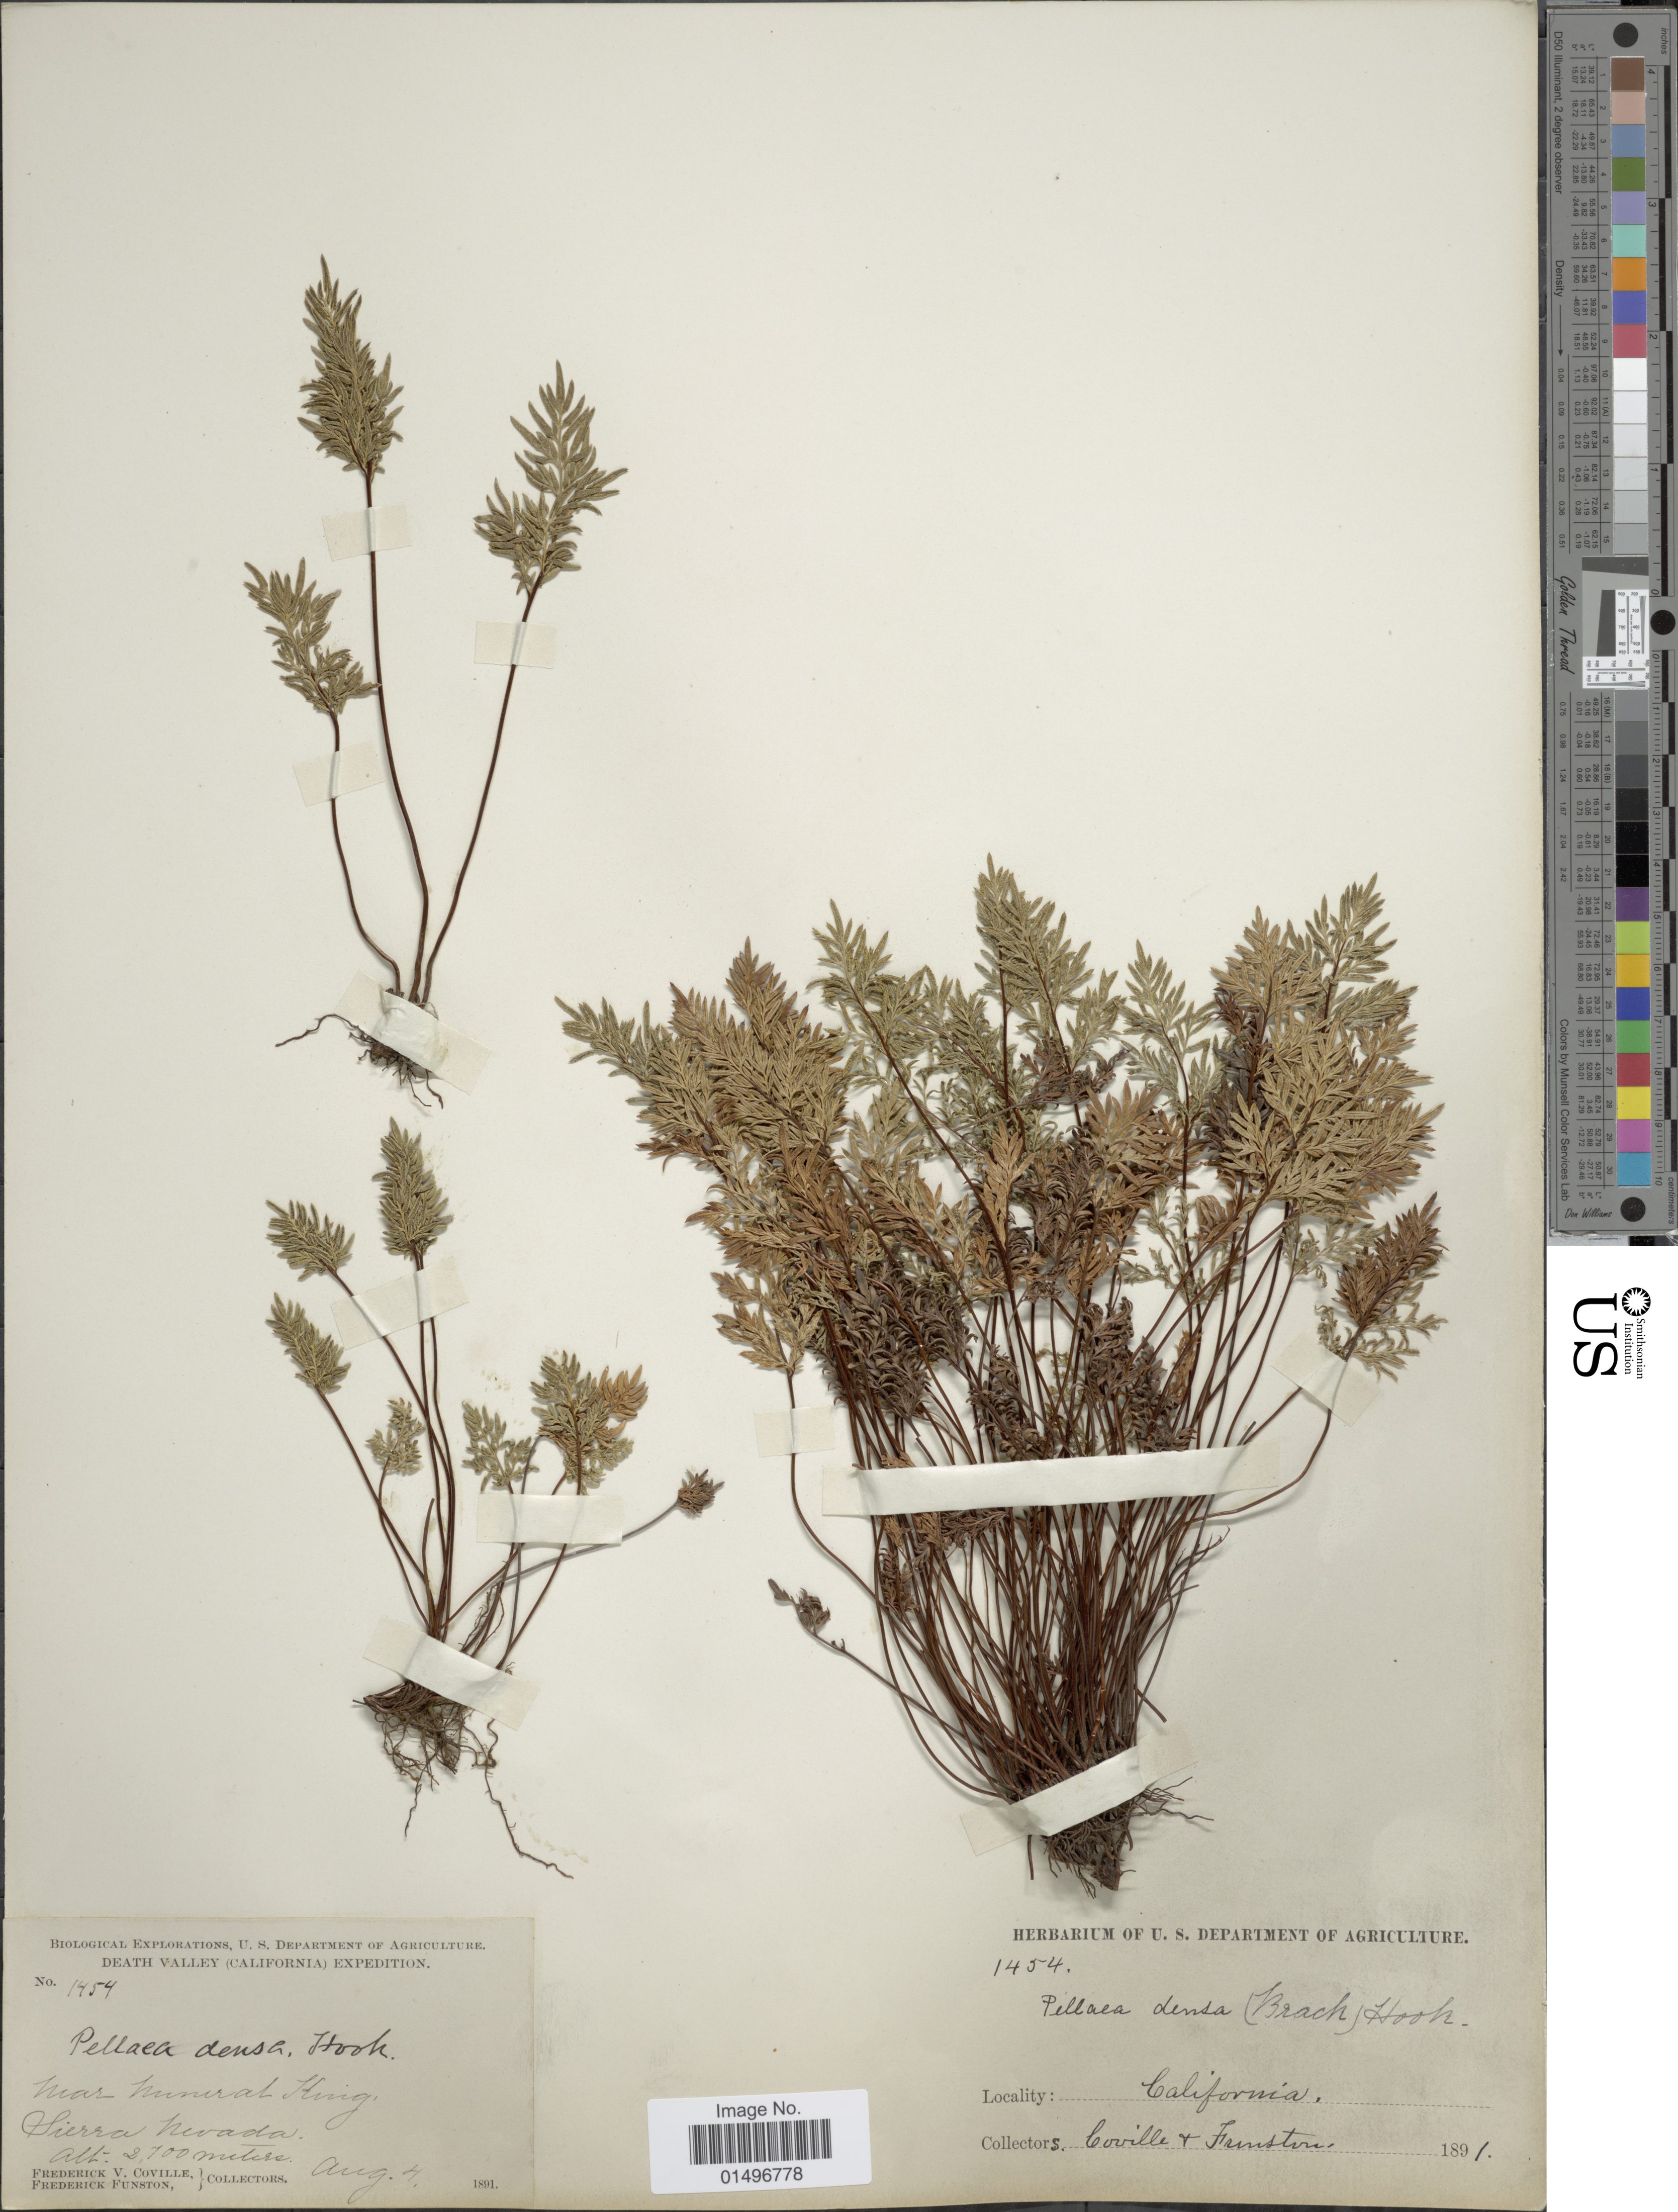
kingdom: Plantae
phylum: Tracheophyta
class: Polypodiopsida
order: Polypodiales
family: Pteridaceae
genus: Aspidotis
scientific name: Aspidotis densa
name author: (Brack.) Lellinger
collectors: F. V. Coville & F. Funston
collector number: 1454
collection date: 1891-08-04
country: United States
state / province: California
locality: Near Mineral King. California, Sierra Nevada.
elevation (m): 2700